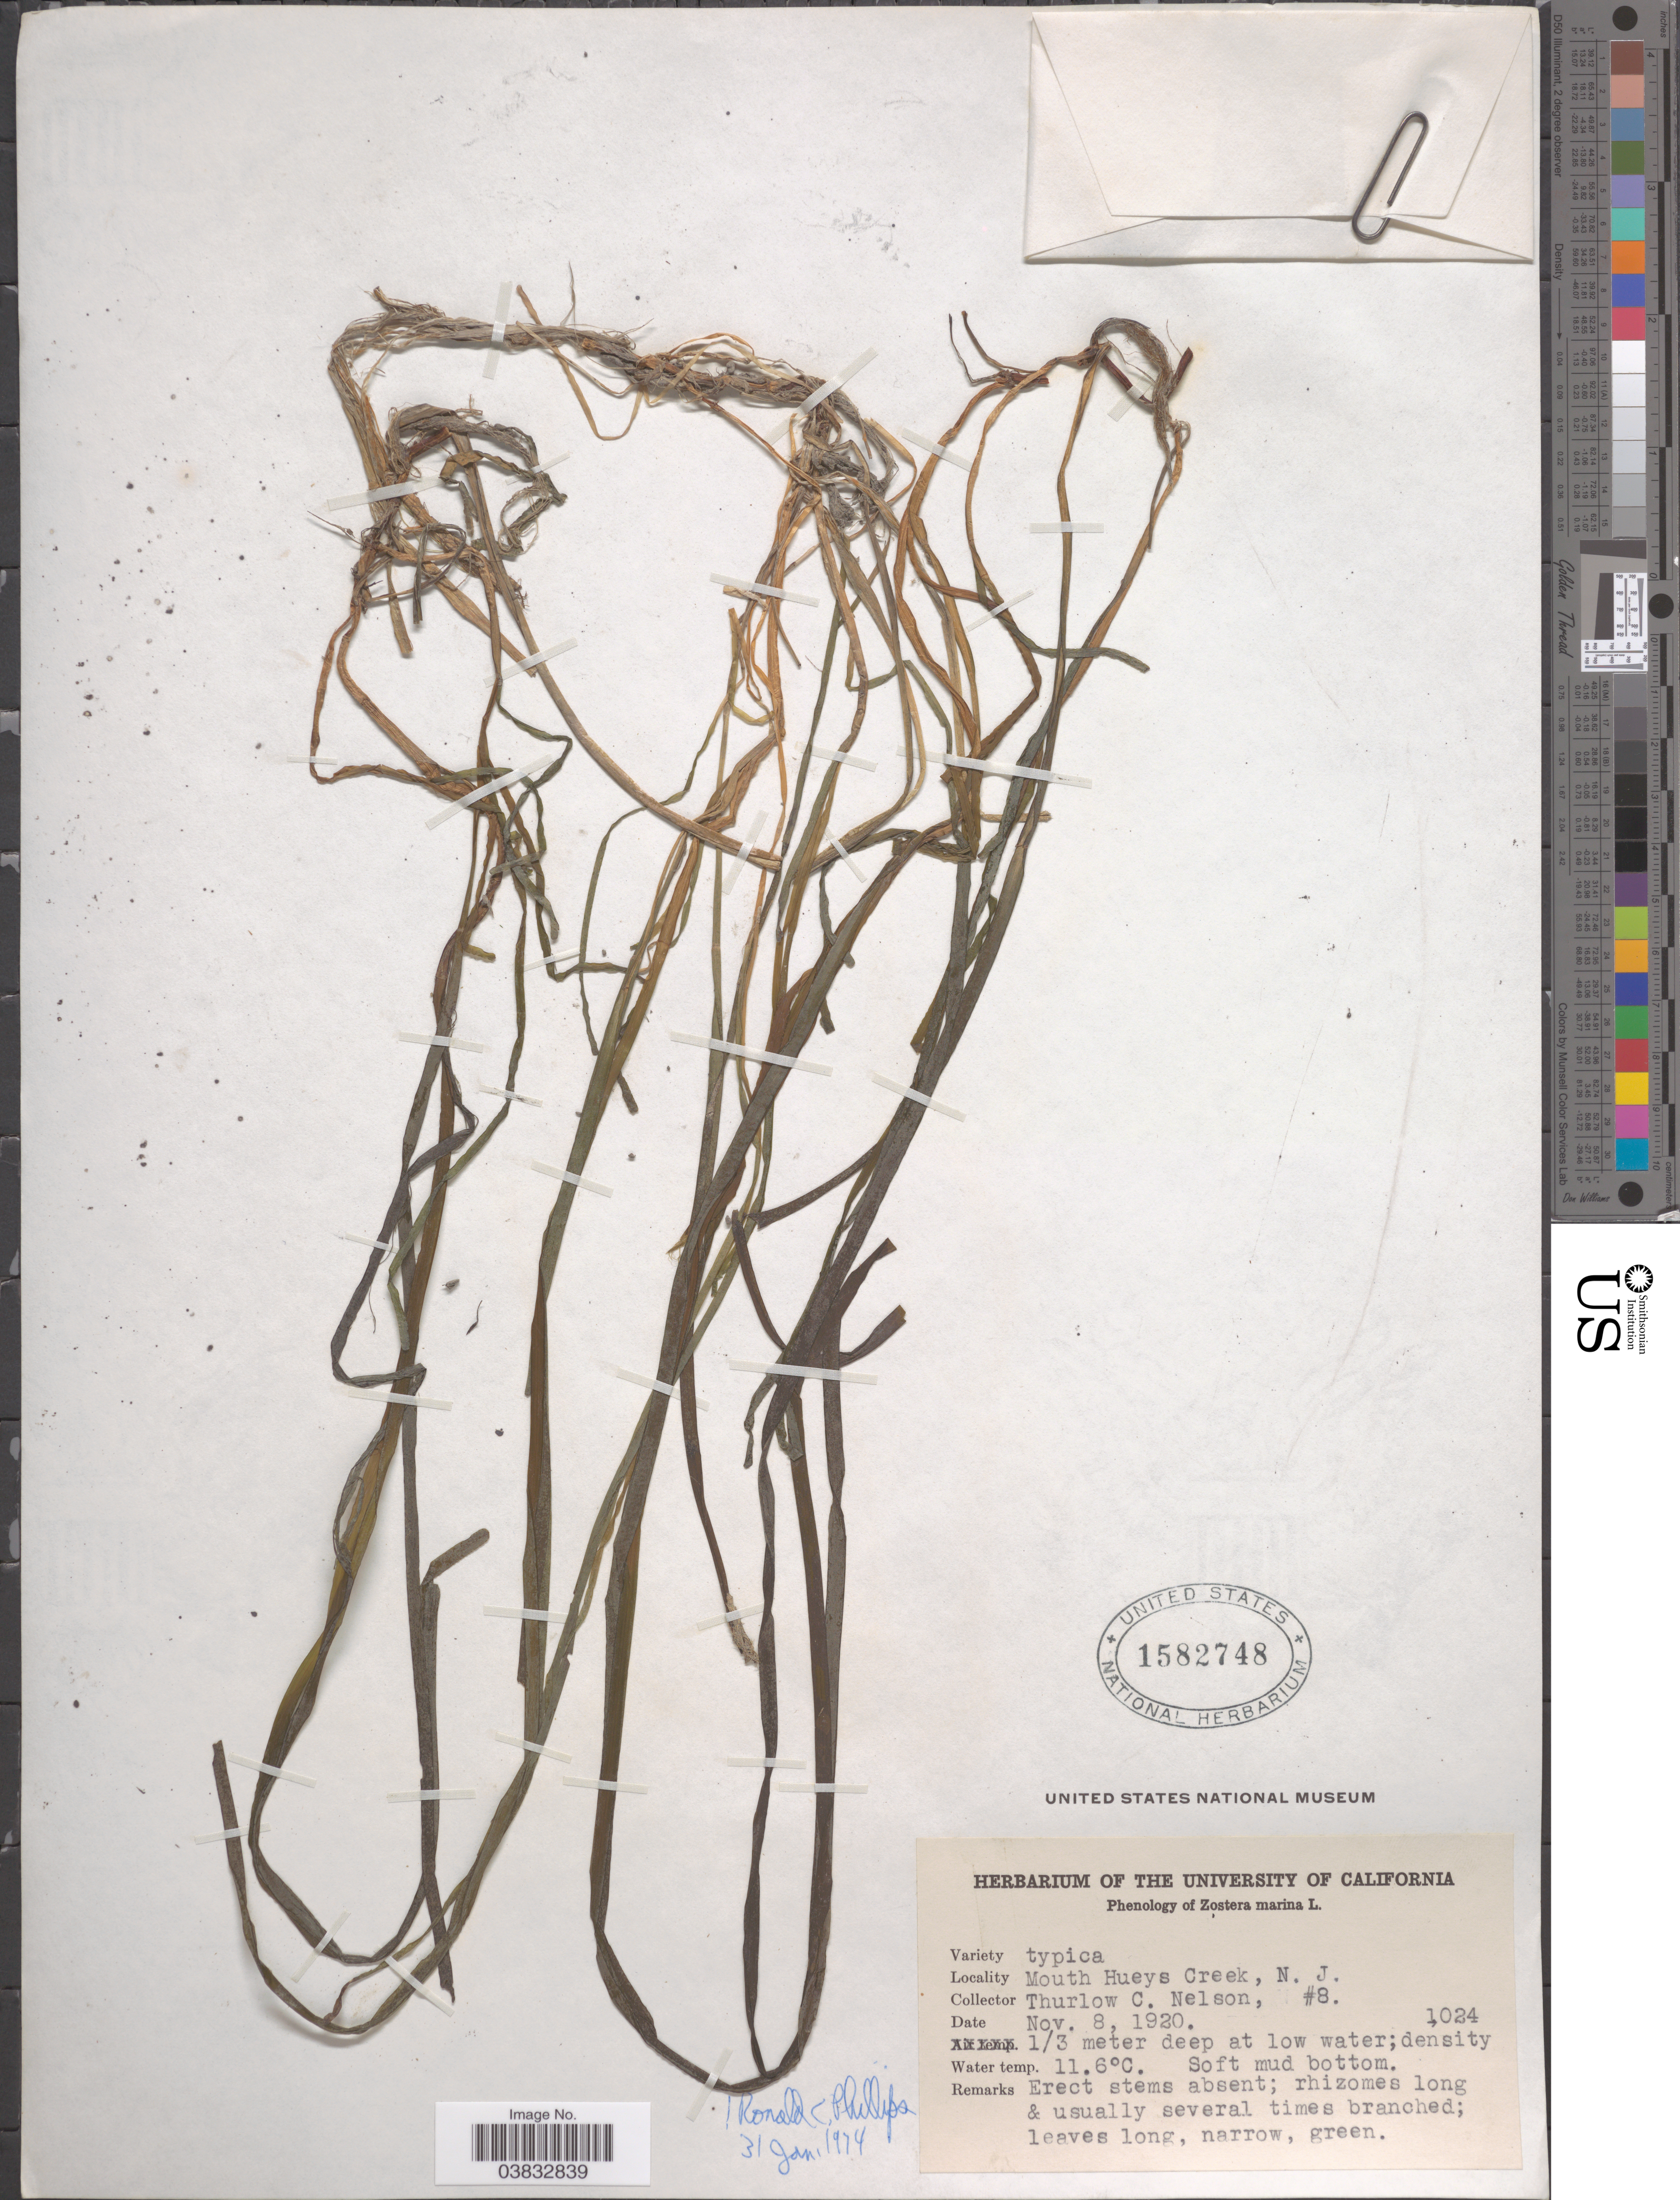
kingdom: Plantae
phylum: Tracheophyta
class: Liliopsida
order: Alismatales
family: Zosteraceae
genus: Zostera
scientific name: Zostera marina var. typica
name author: L.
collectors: T. C. Nelson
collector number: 8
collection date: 1920-11-08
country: United States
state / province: New Jersey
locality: Mouth Hueys Creek.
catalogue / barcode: US 1582748